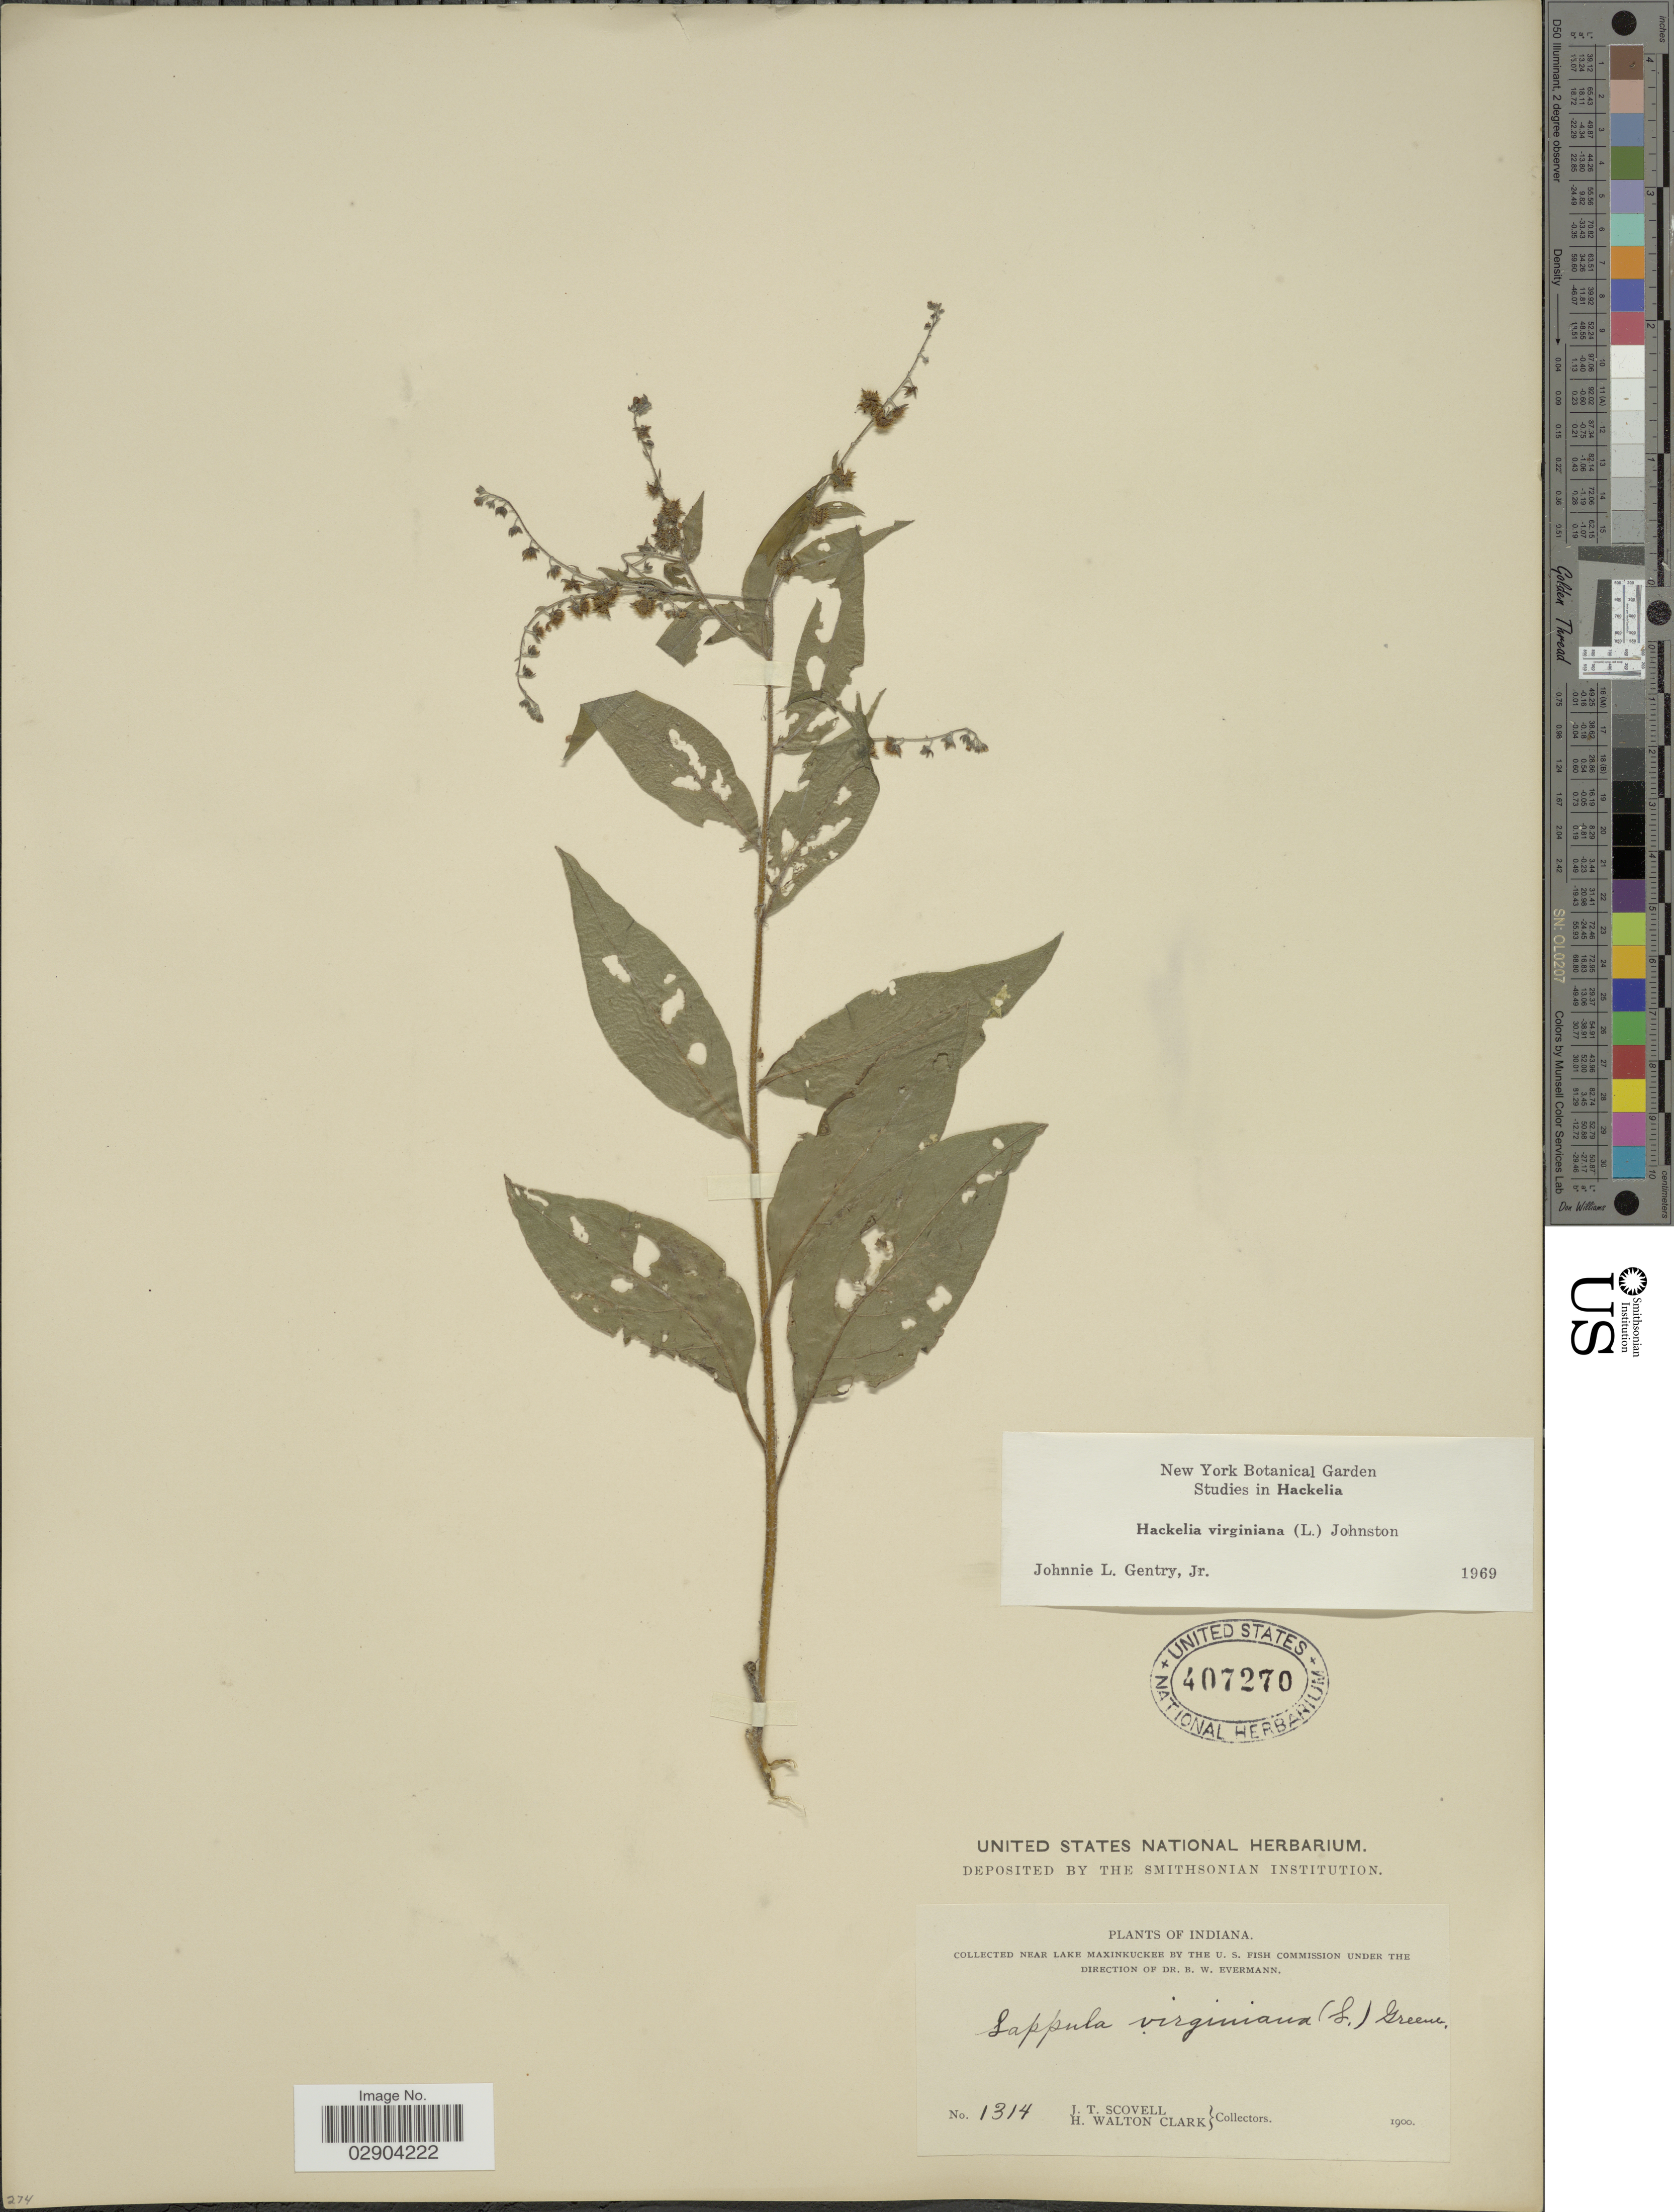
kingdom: Plantae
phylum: Tracheophyta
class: Magnoliopsida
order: Boraginales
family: Boraginaceae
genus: Hackelia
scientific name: Hackelia virginiana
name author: (L.) I.M. Johnst.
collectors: J. T. Scovell & H. W. Clark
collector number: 1314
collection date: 1900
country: United States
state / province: Indiana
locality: Near Lake Maxinkuckee.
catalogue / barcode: US 407270